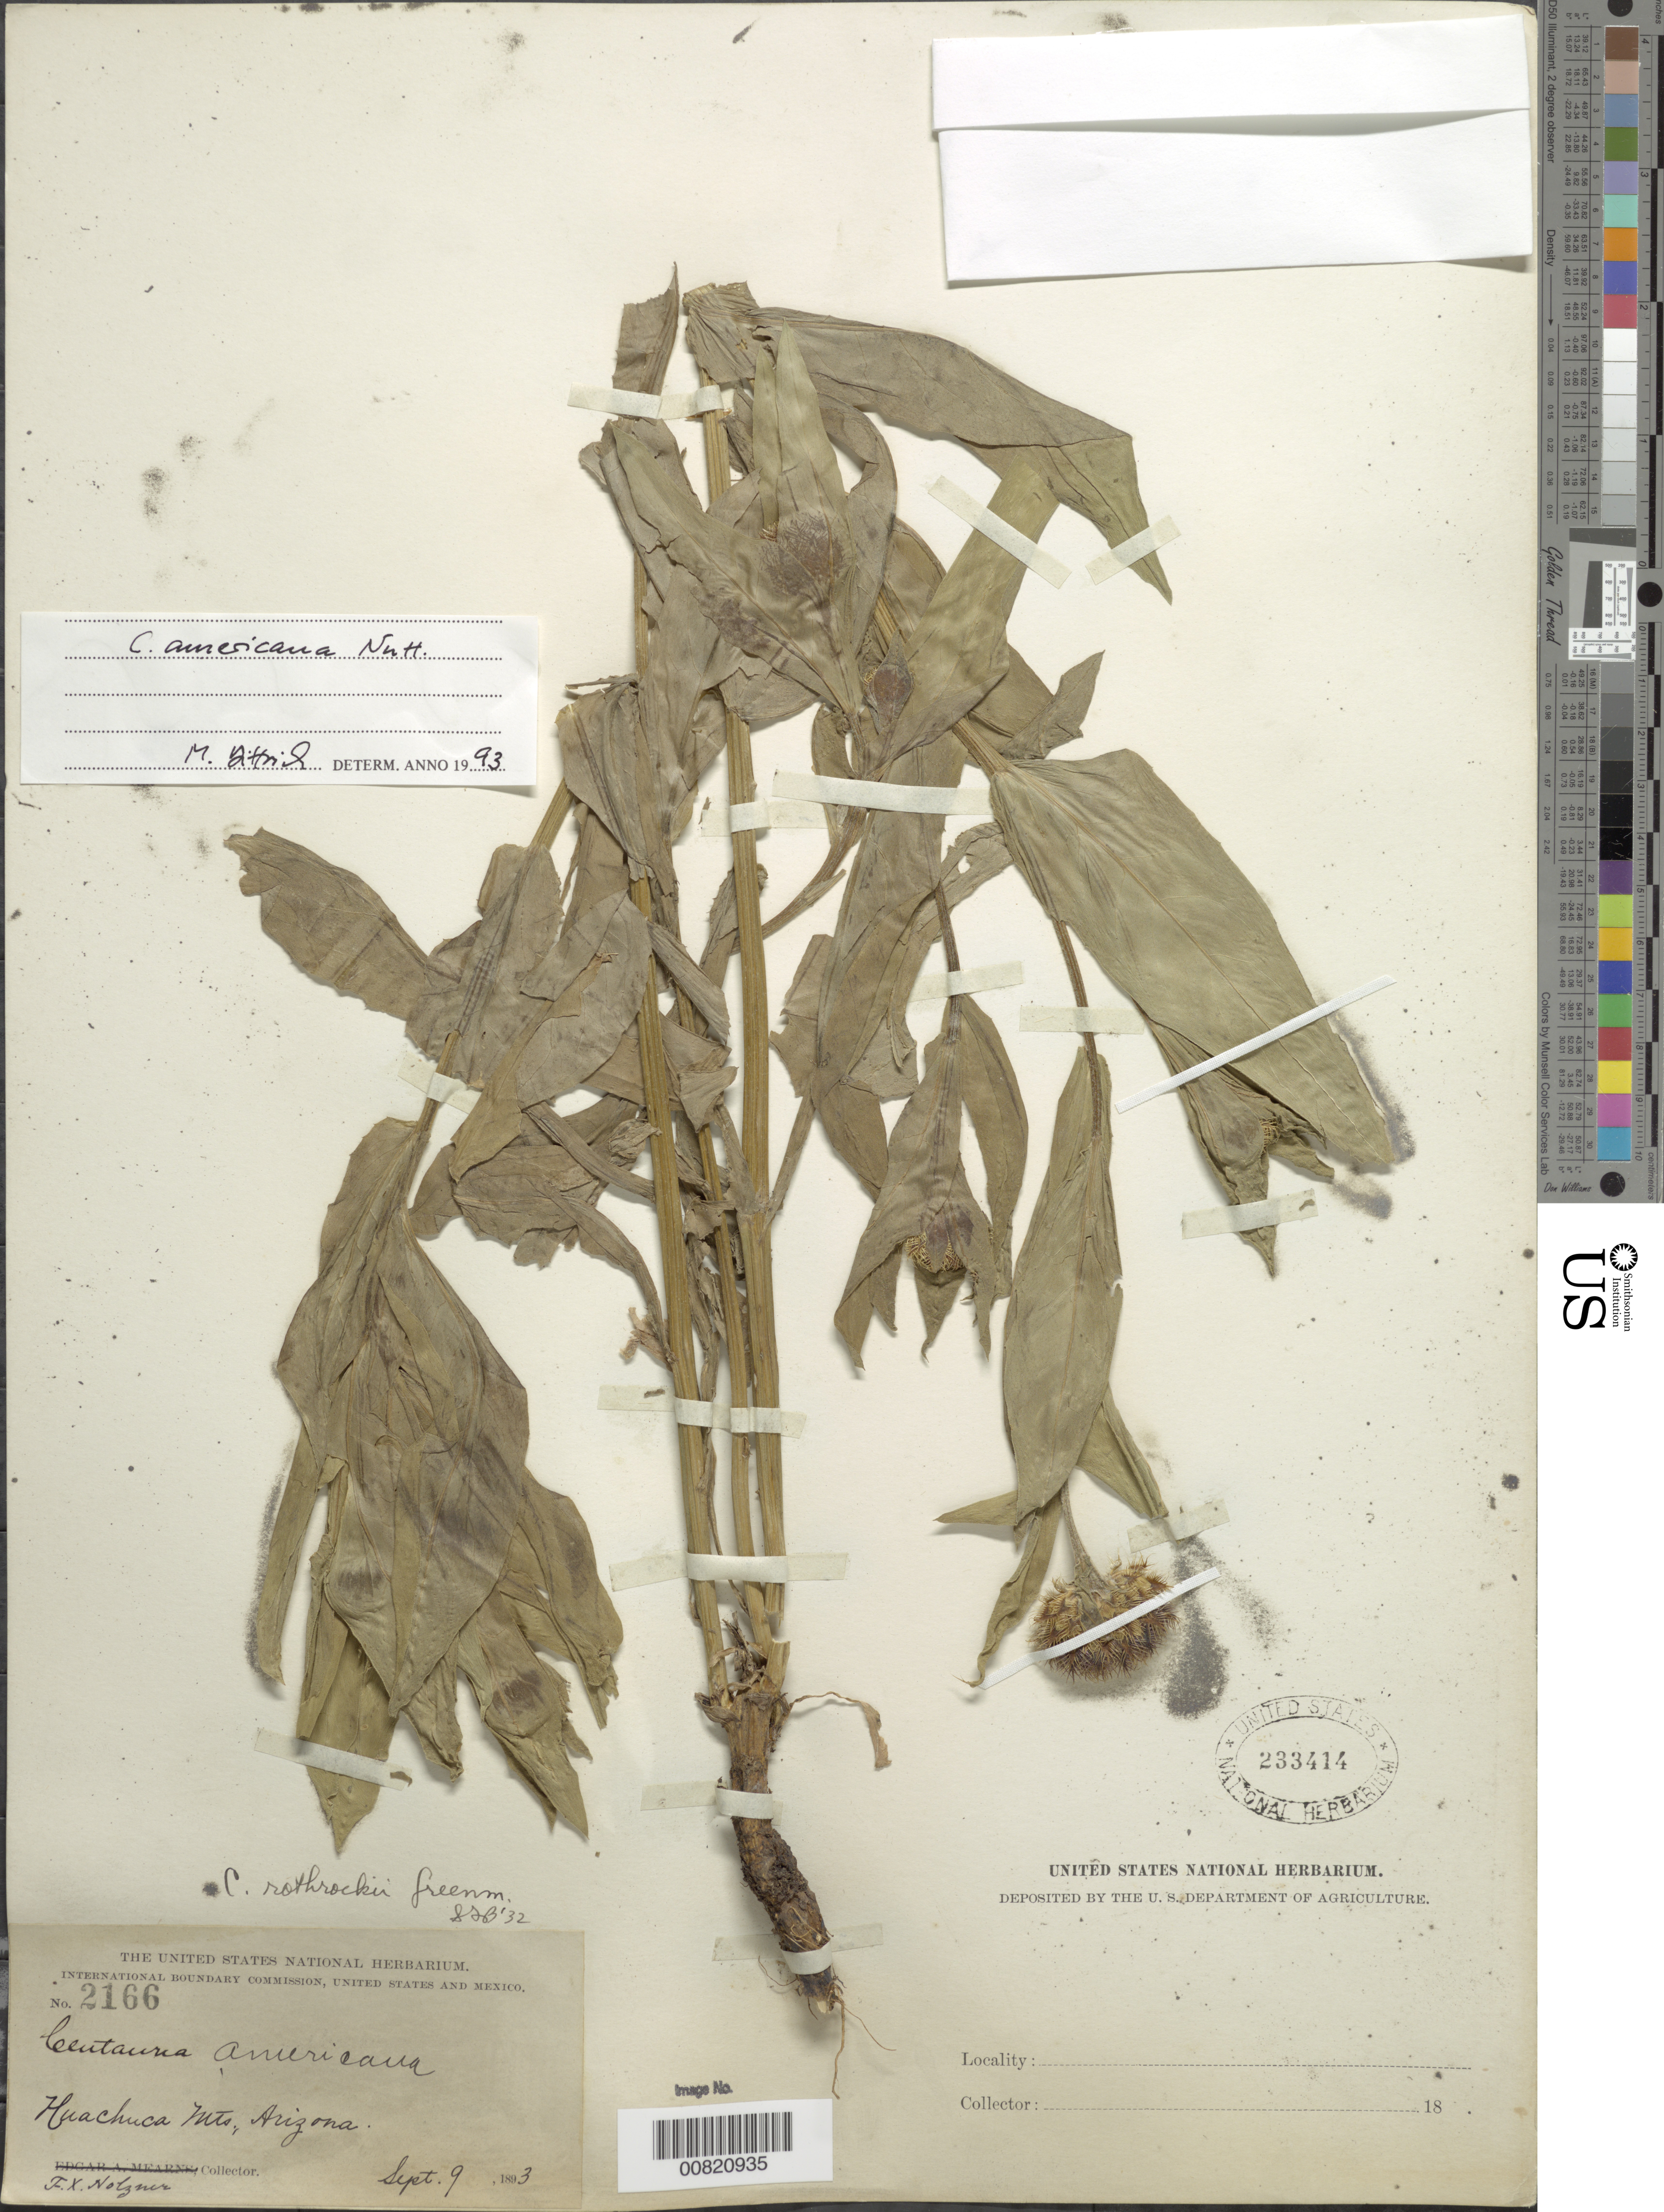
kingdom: Plantae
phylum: Tracheophyta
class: Magnoliopsida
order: Asterales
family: Asteraceae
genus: Plectocephalus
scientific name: Plectocephalus americanus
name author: (Nutt.) D. Don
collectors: F. Nolzner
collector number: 2166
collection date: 1893-09-09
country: United States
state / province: Arizona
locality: Huachuca Mts.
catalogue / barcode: US 233414